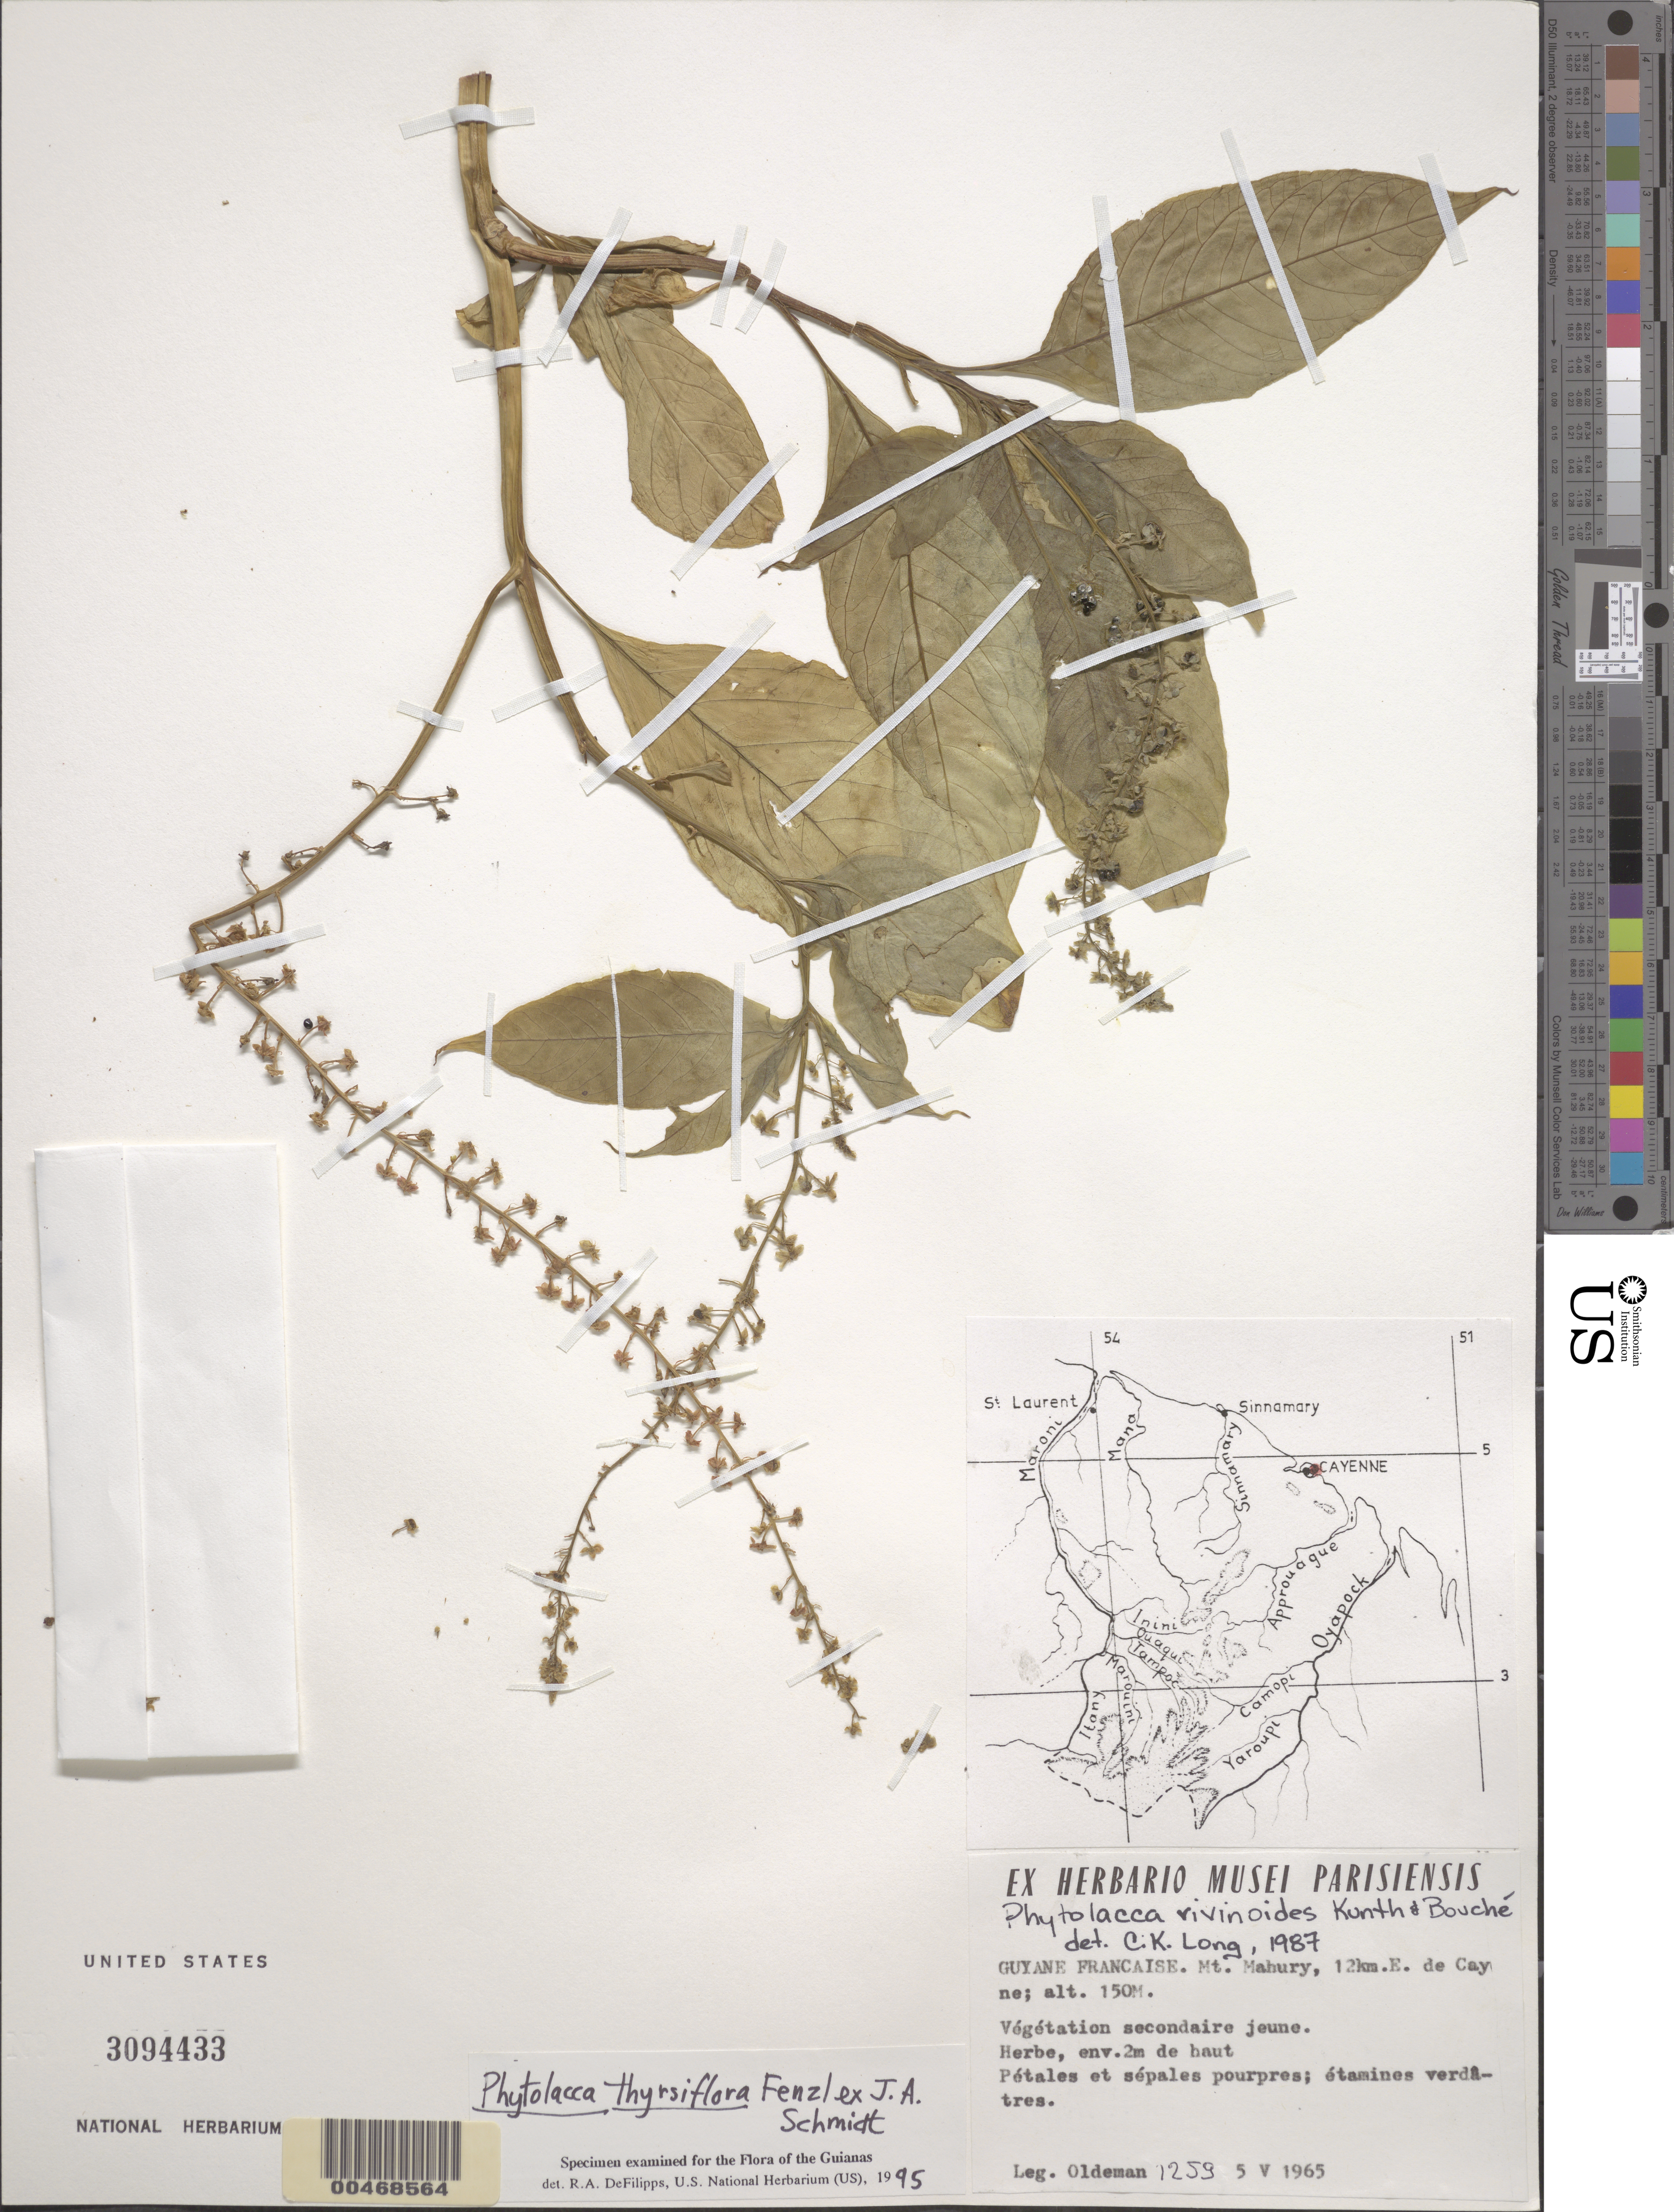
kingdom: Plantae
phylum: Tracheophyta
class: Magnoliopsida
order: Caryophyllales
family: Phytolaccaceae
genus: Phytolacca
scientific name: Phytolacca thyrsiflora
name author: Fenzl ex J.A. Schmidt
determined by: DeFilipps, R. A.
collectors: R. Oldeman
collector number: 1259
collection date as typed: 05 May 1965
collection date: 1965-05-05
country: French Guiana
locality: Mt. Mabury, 12 km east of Cayenne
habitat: In young secondary vegetation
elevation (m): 150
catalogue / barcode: US 3094433